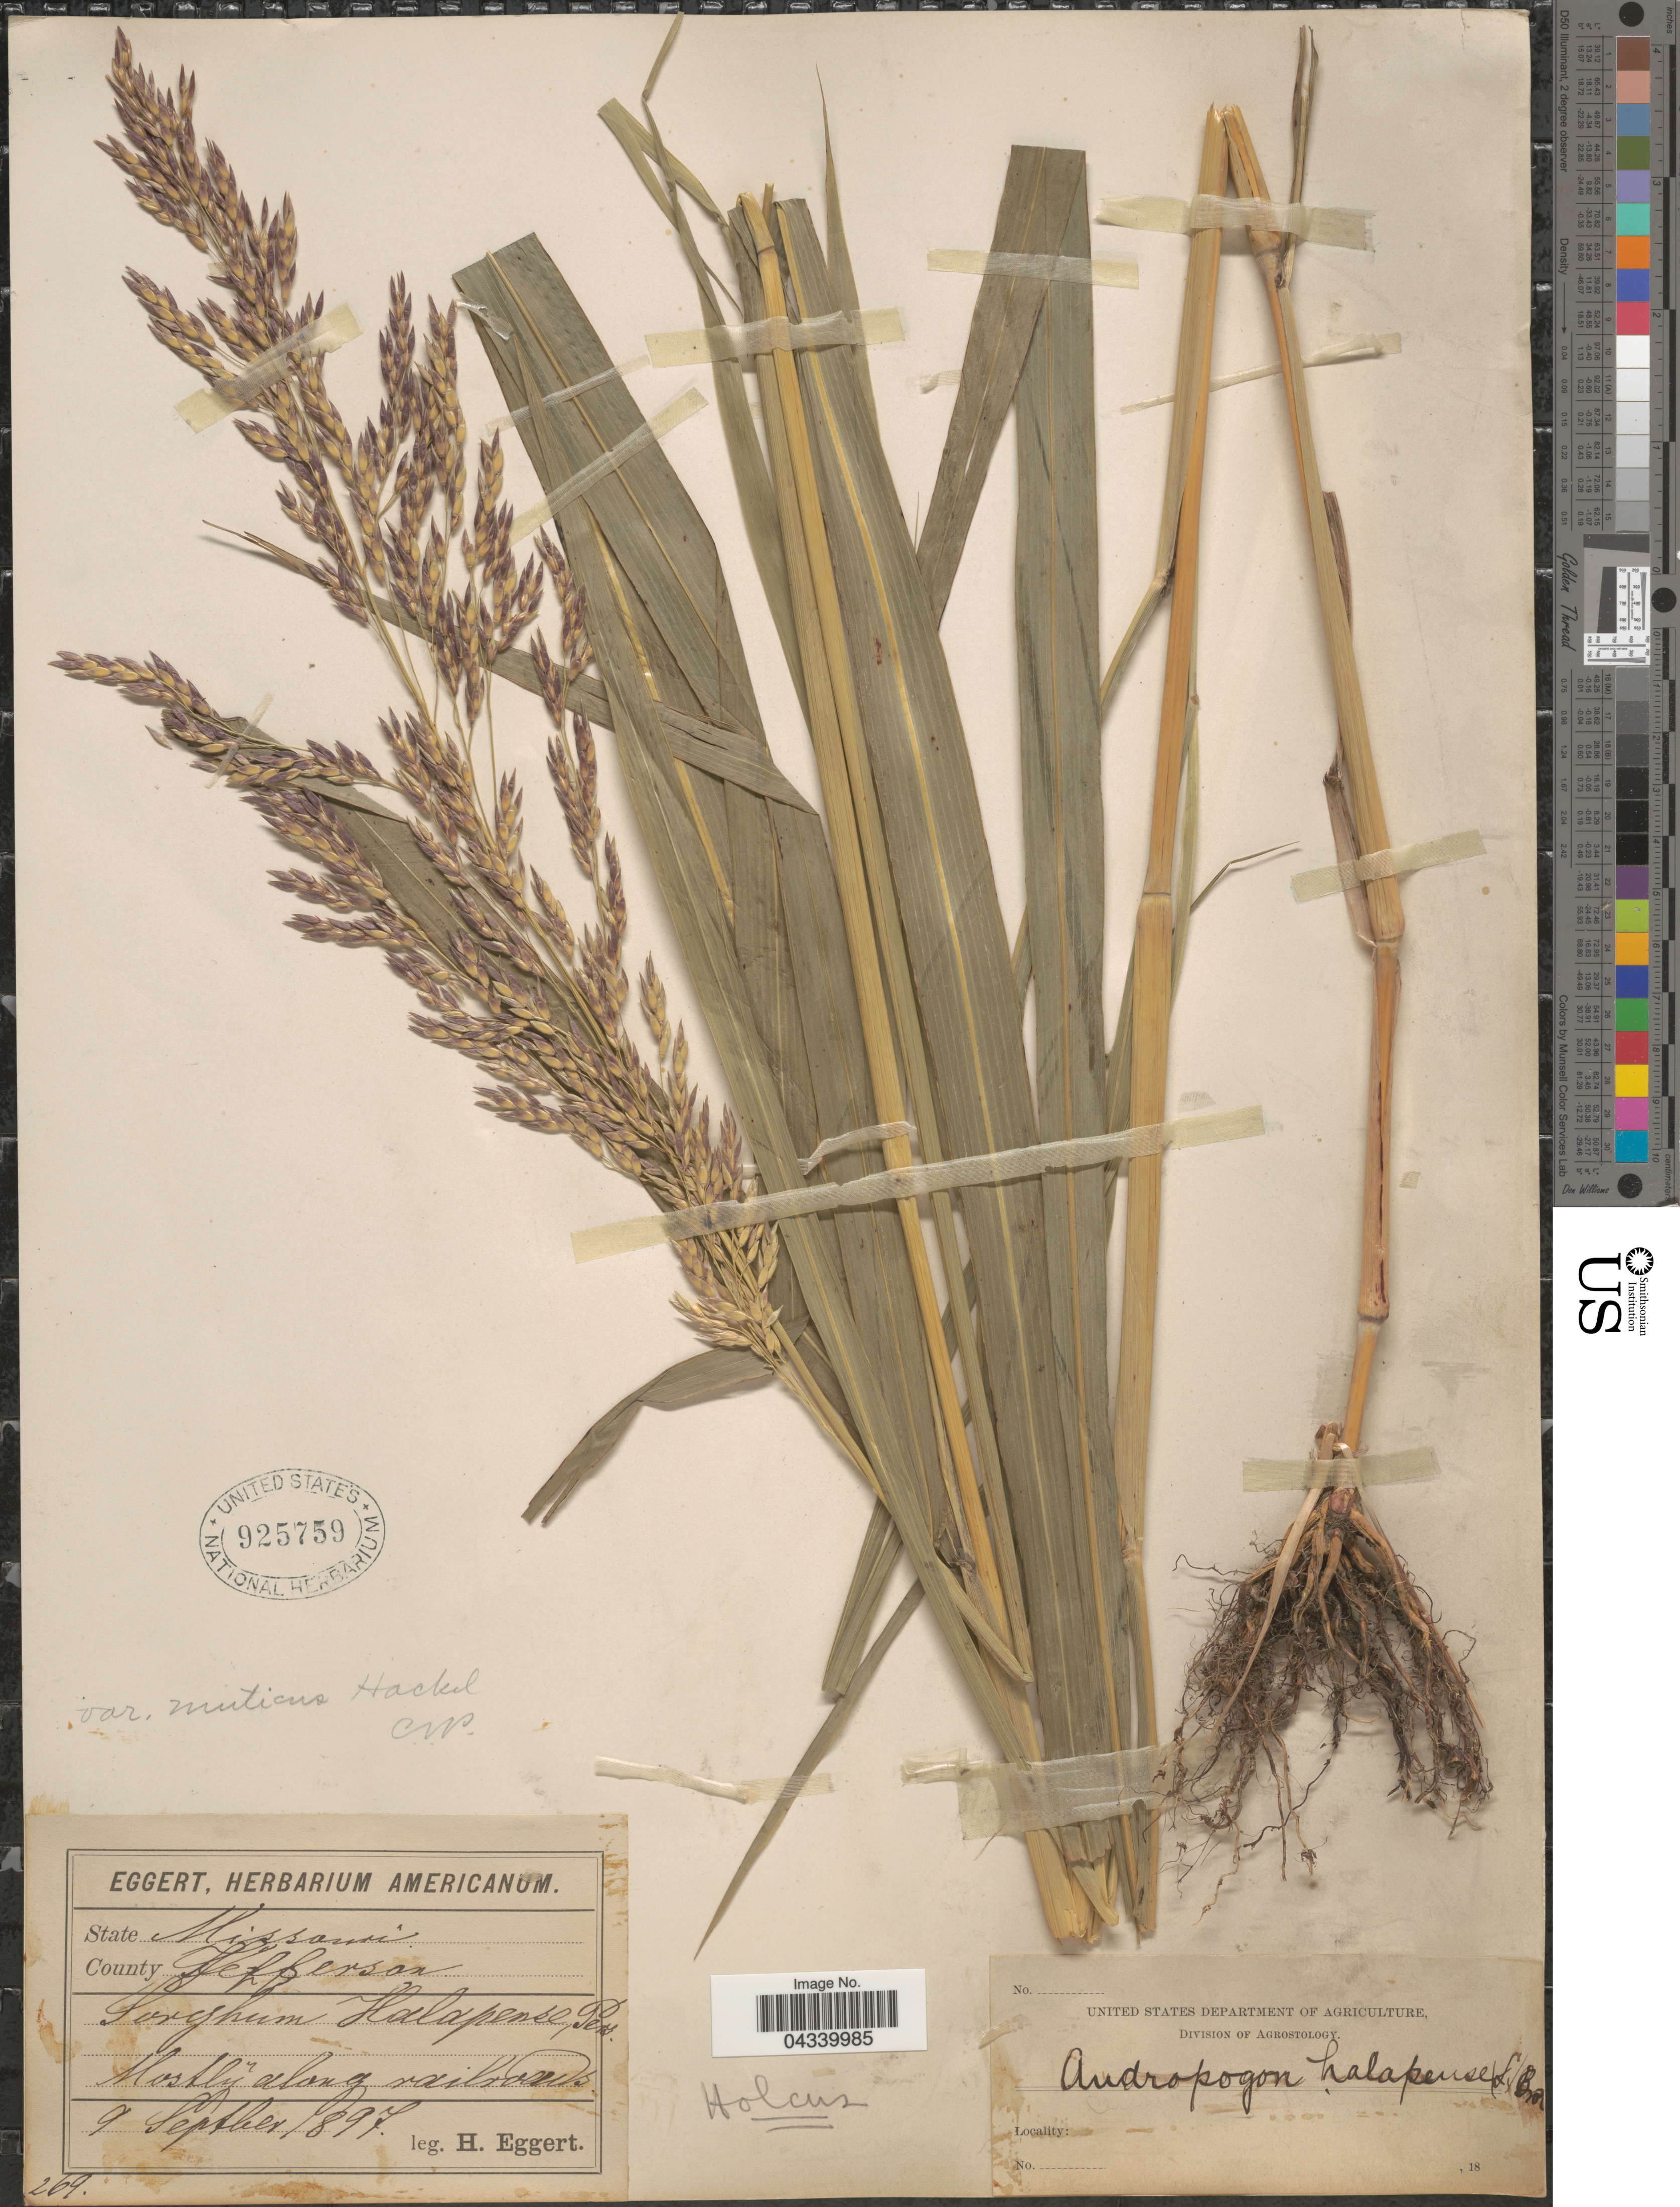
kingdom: Plantae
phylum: Tracheophyta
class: Liliopsida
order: Poales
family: Poaceae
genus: Sorghum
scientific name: Sorghum halepense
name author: (L.) Pers.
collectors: H. Eggert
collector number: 269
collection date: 1897-09-09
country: United States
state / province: Missouri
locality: County Jefferson.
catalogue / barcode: US 925759